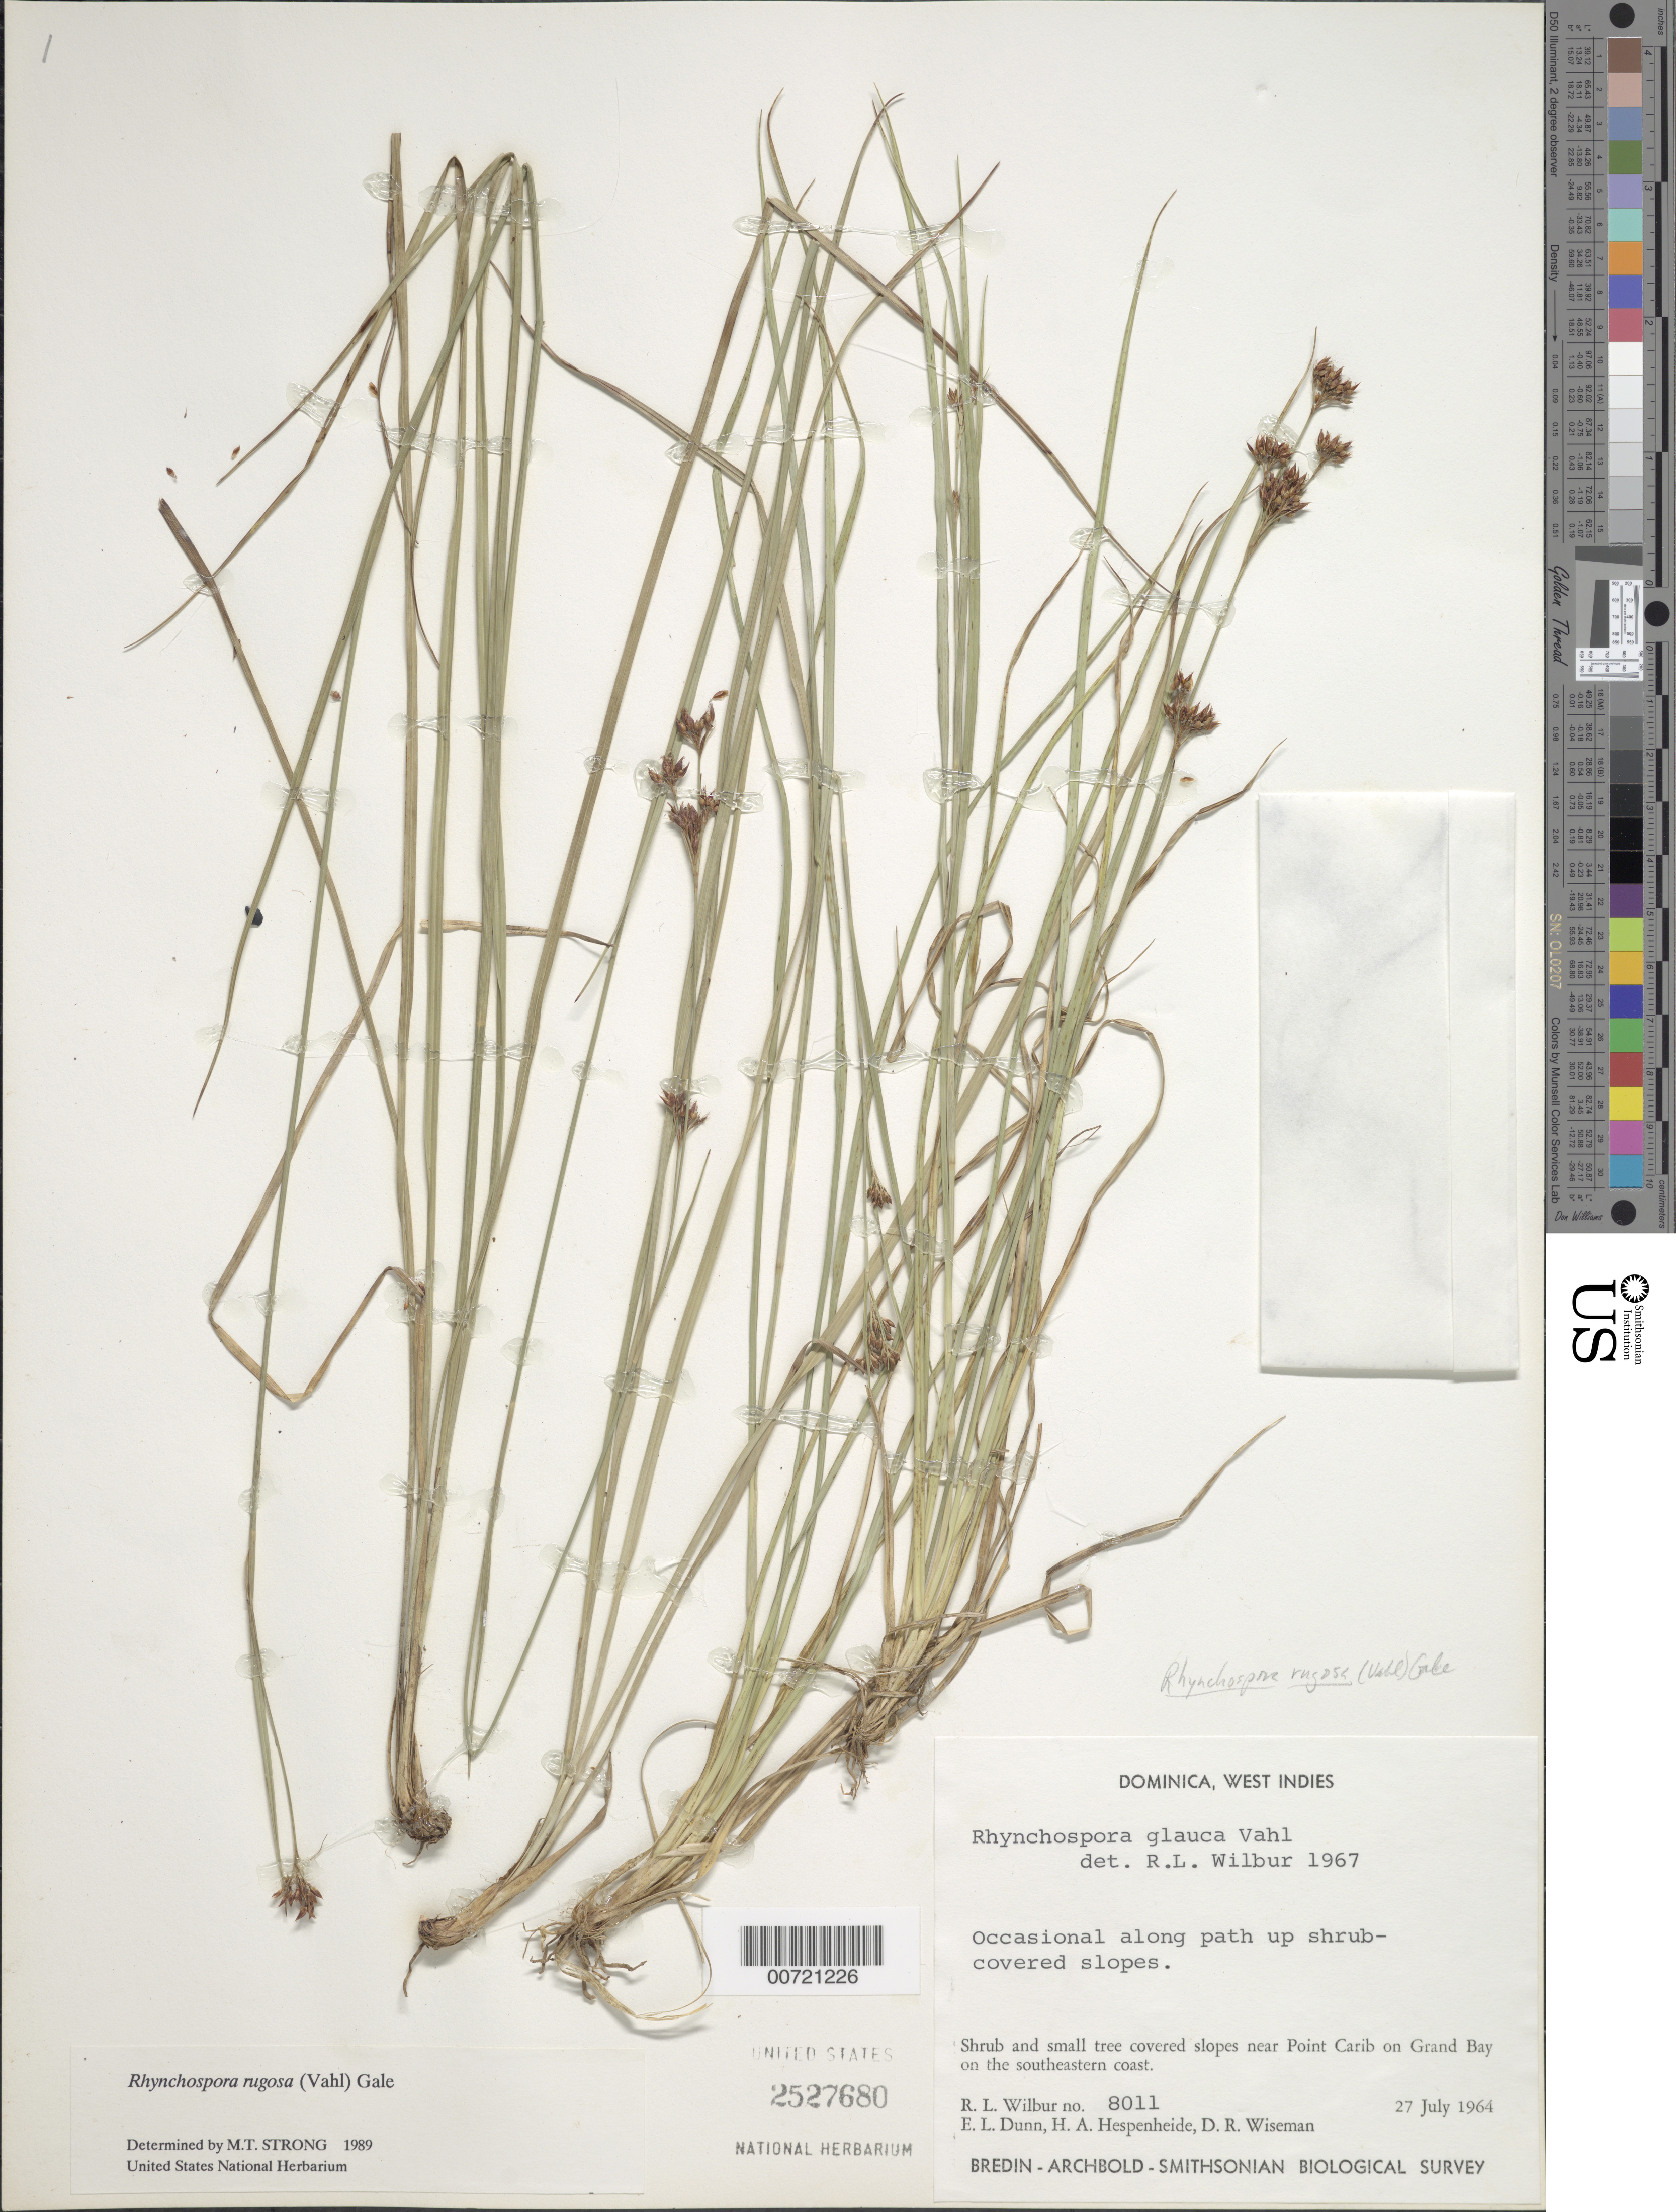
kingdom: Plantae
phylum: Tracheophyta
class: Liliopsida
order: Poales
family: Cyperaceae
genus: Rhynchospora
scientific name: Rhynchospora rugosa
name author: (Vahl) Gale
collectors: R. L. Wilbur, E. Dunn, H. A. Hespenheide & D. R. Wiseman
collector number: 8011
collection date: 1964-07-27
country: Dominica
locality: West Indies, Occasional along path u shrub-covered slopes. Shrub and small tree covered slopes near Point Carib on Carib Bay on the southeastern coast,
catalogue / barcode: US 2527680